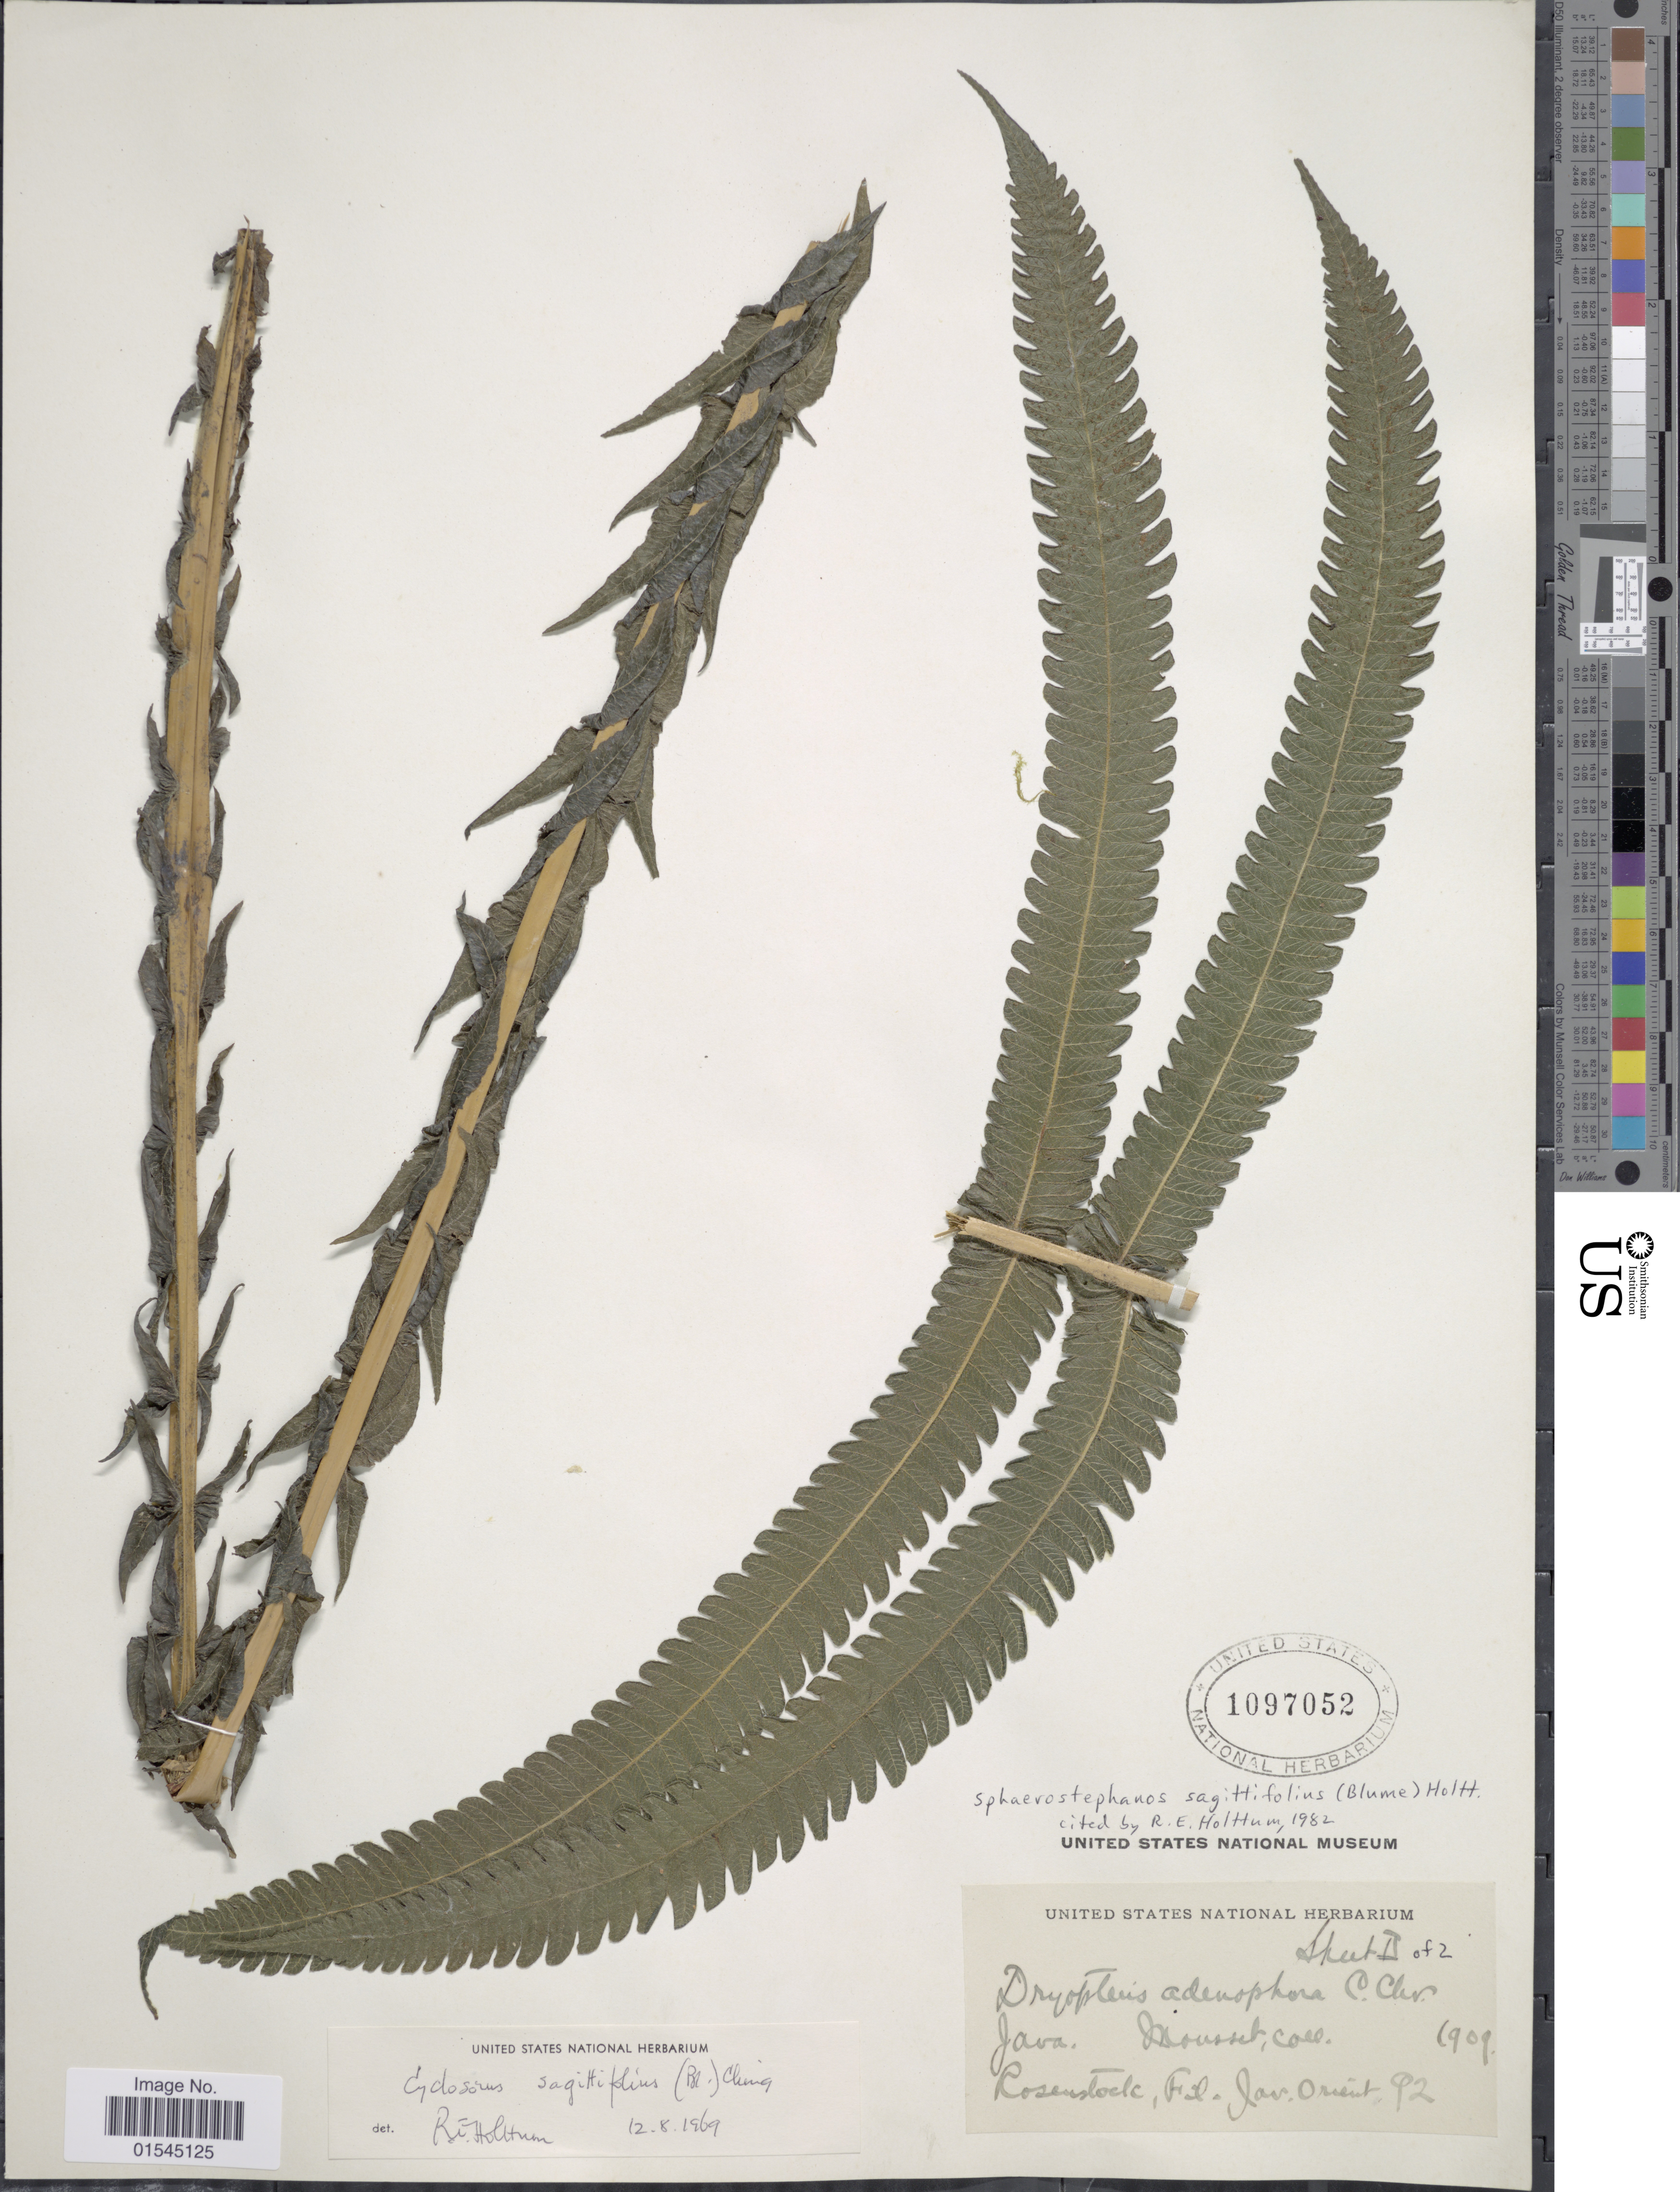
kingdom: Plantae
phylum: Tracheophyta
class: Polypodiopsida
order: Polypodiales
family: Thelypteridaceae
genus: Sphaerostephanos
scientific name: Sphaerostephanos sagittifolius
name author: (Blume) Holttum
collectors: Mousset, --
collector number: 92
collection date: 1909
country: Indonesia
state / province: Java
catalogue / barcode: US 1097052